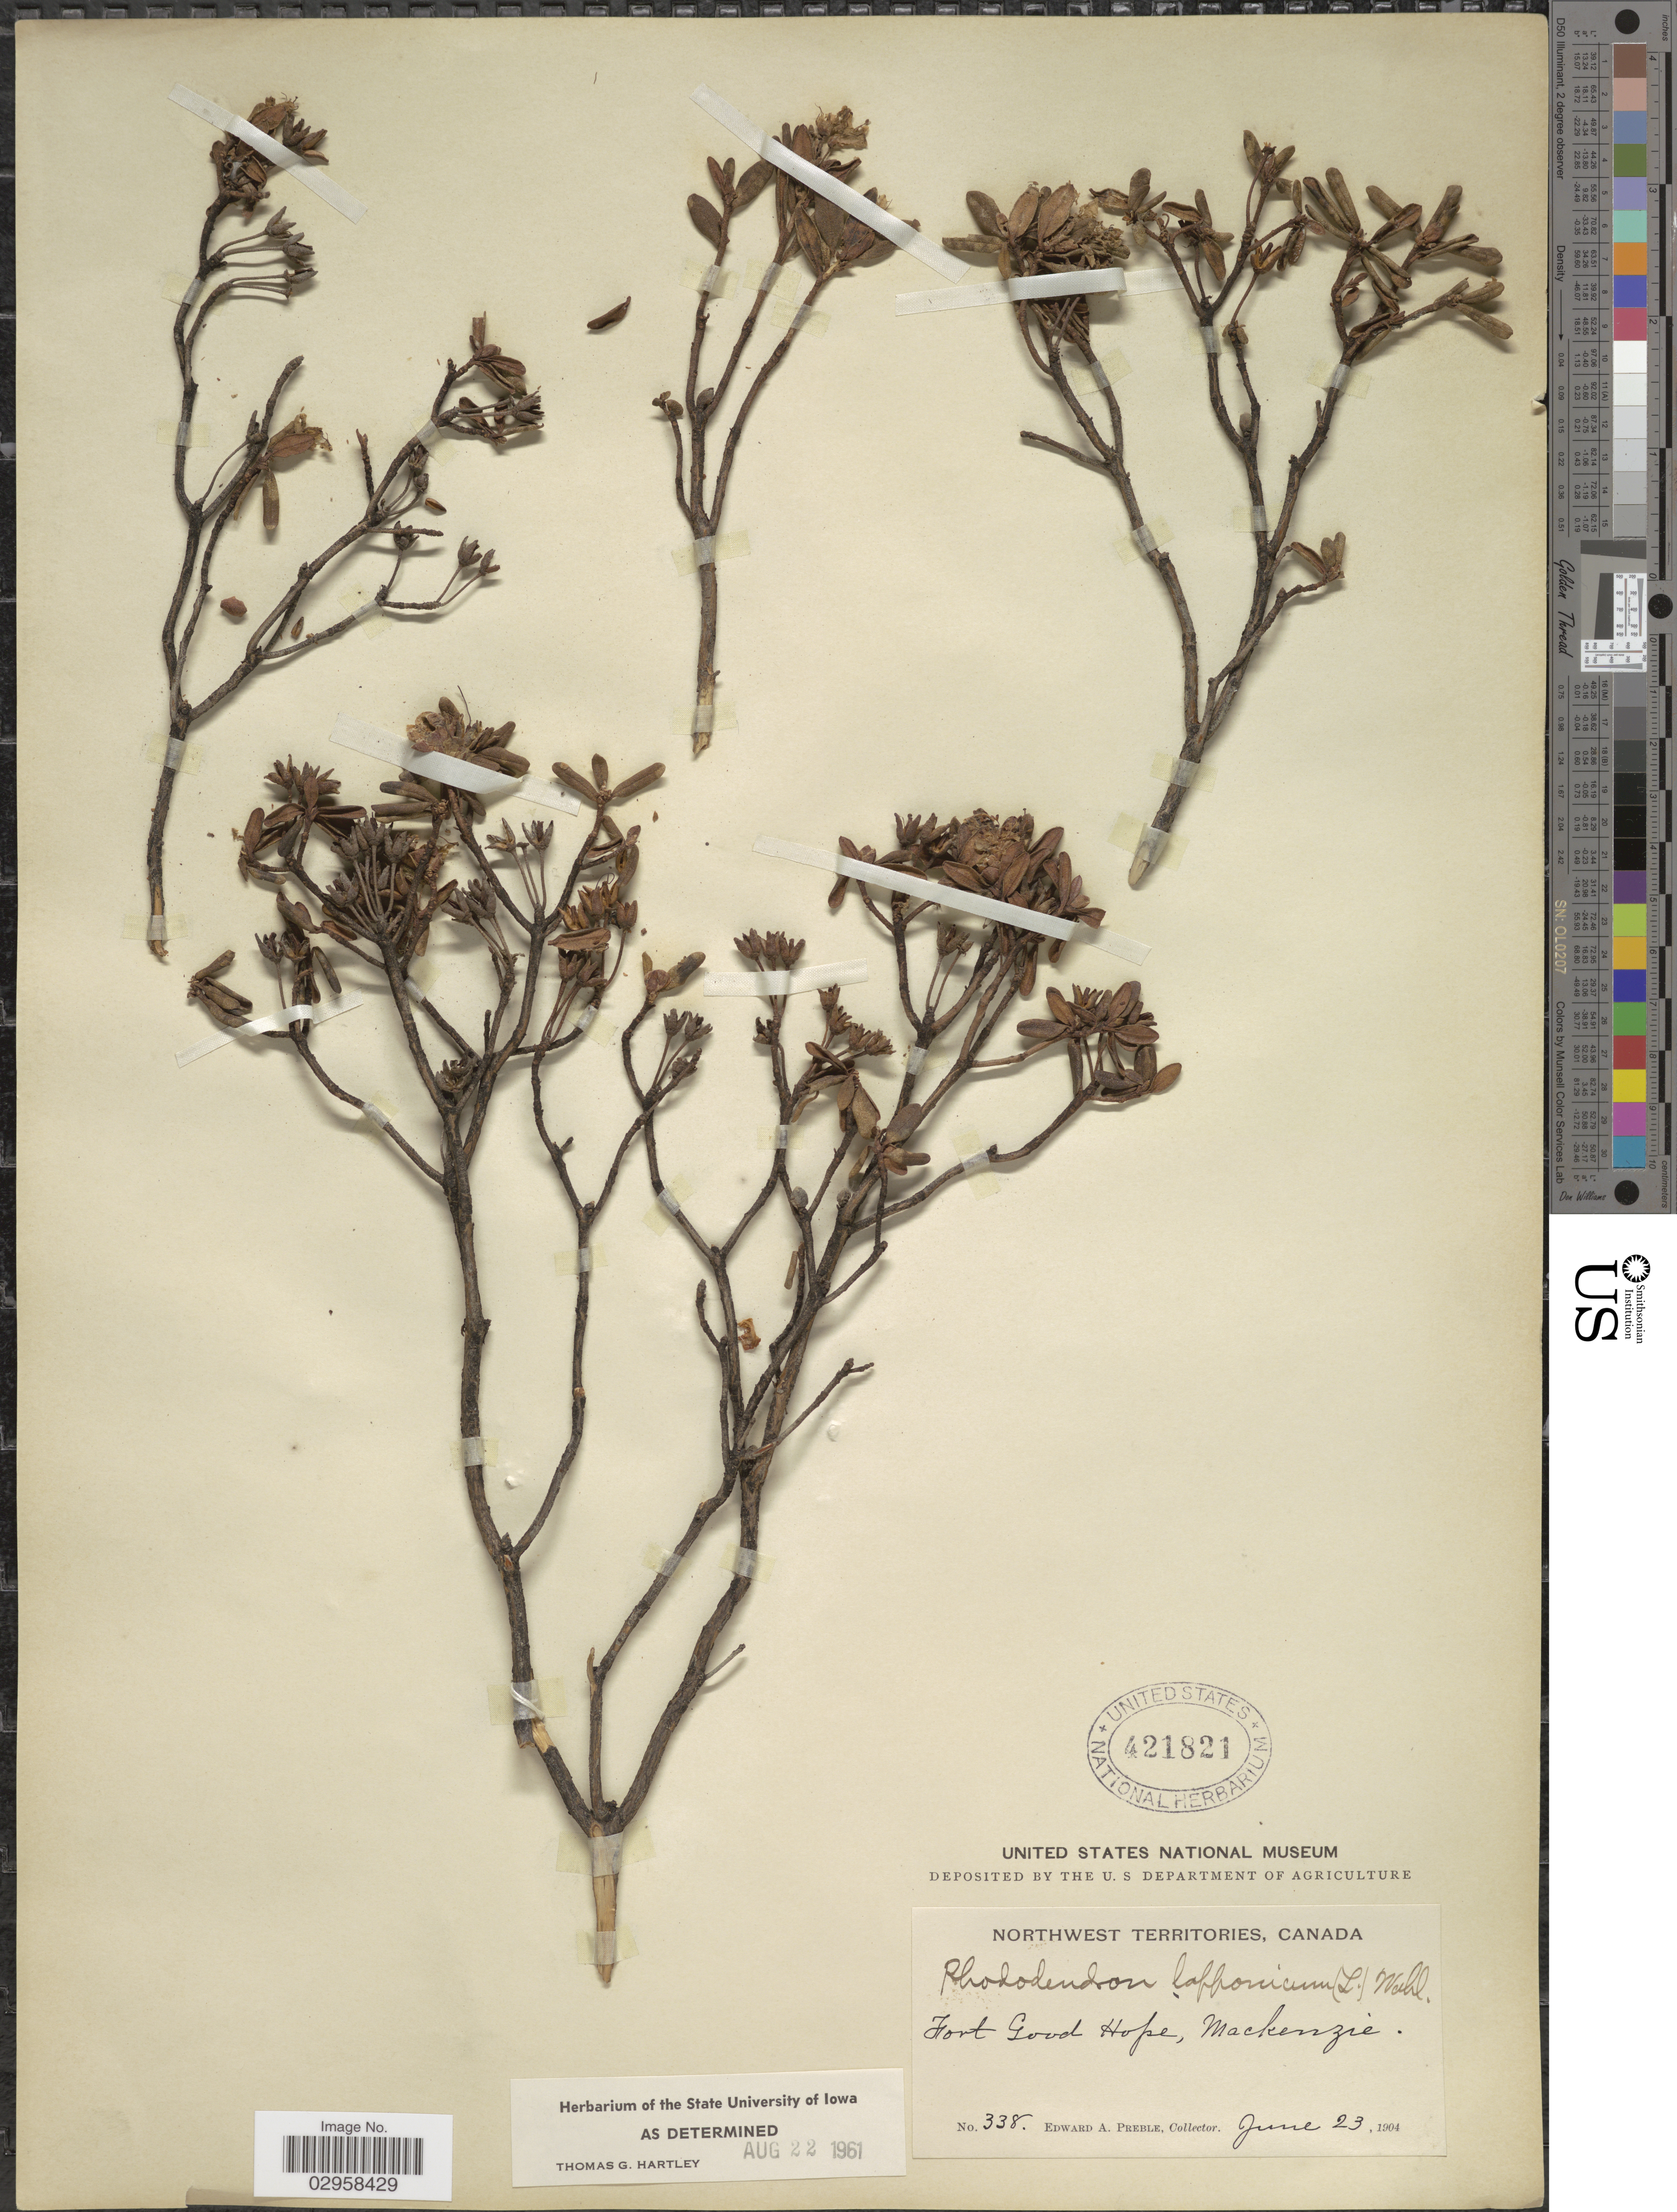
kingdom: Plantae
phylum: Tracheophyta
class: Magnoliopsida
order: Ericales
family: Ericaceae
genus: Rhododendron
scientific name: Rhododendron lapponicum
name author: (L.) Wahlenb.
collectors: E. Preble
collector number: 338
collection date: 1904-06-23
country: Canada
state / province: Northwest Territories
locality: Fort Good Hope, Mackenzie.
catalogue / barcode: US 421821